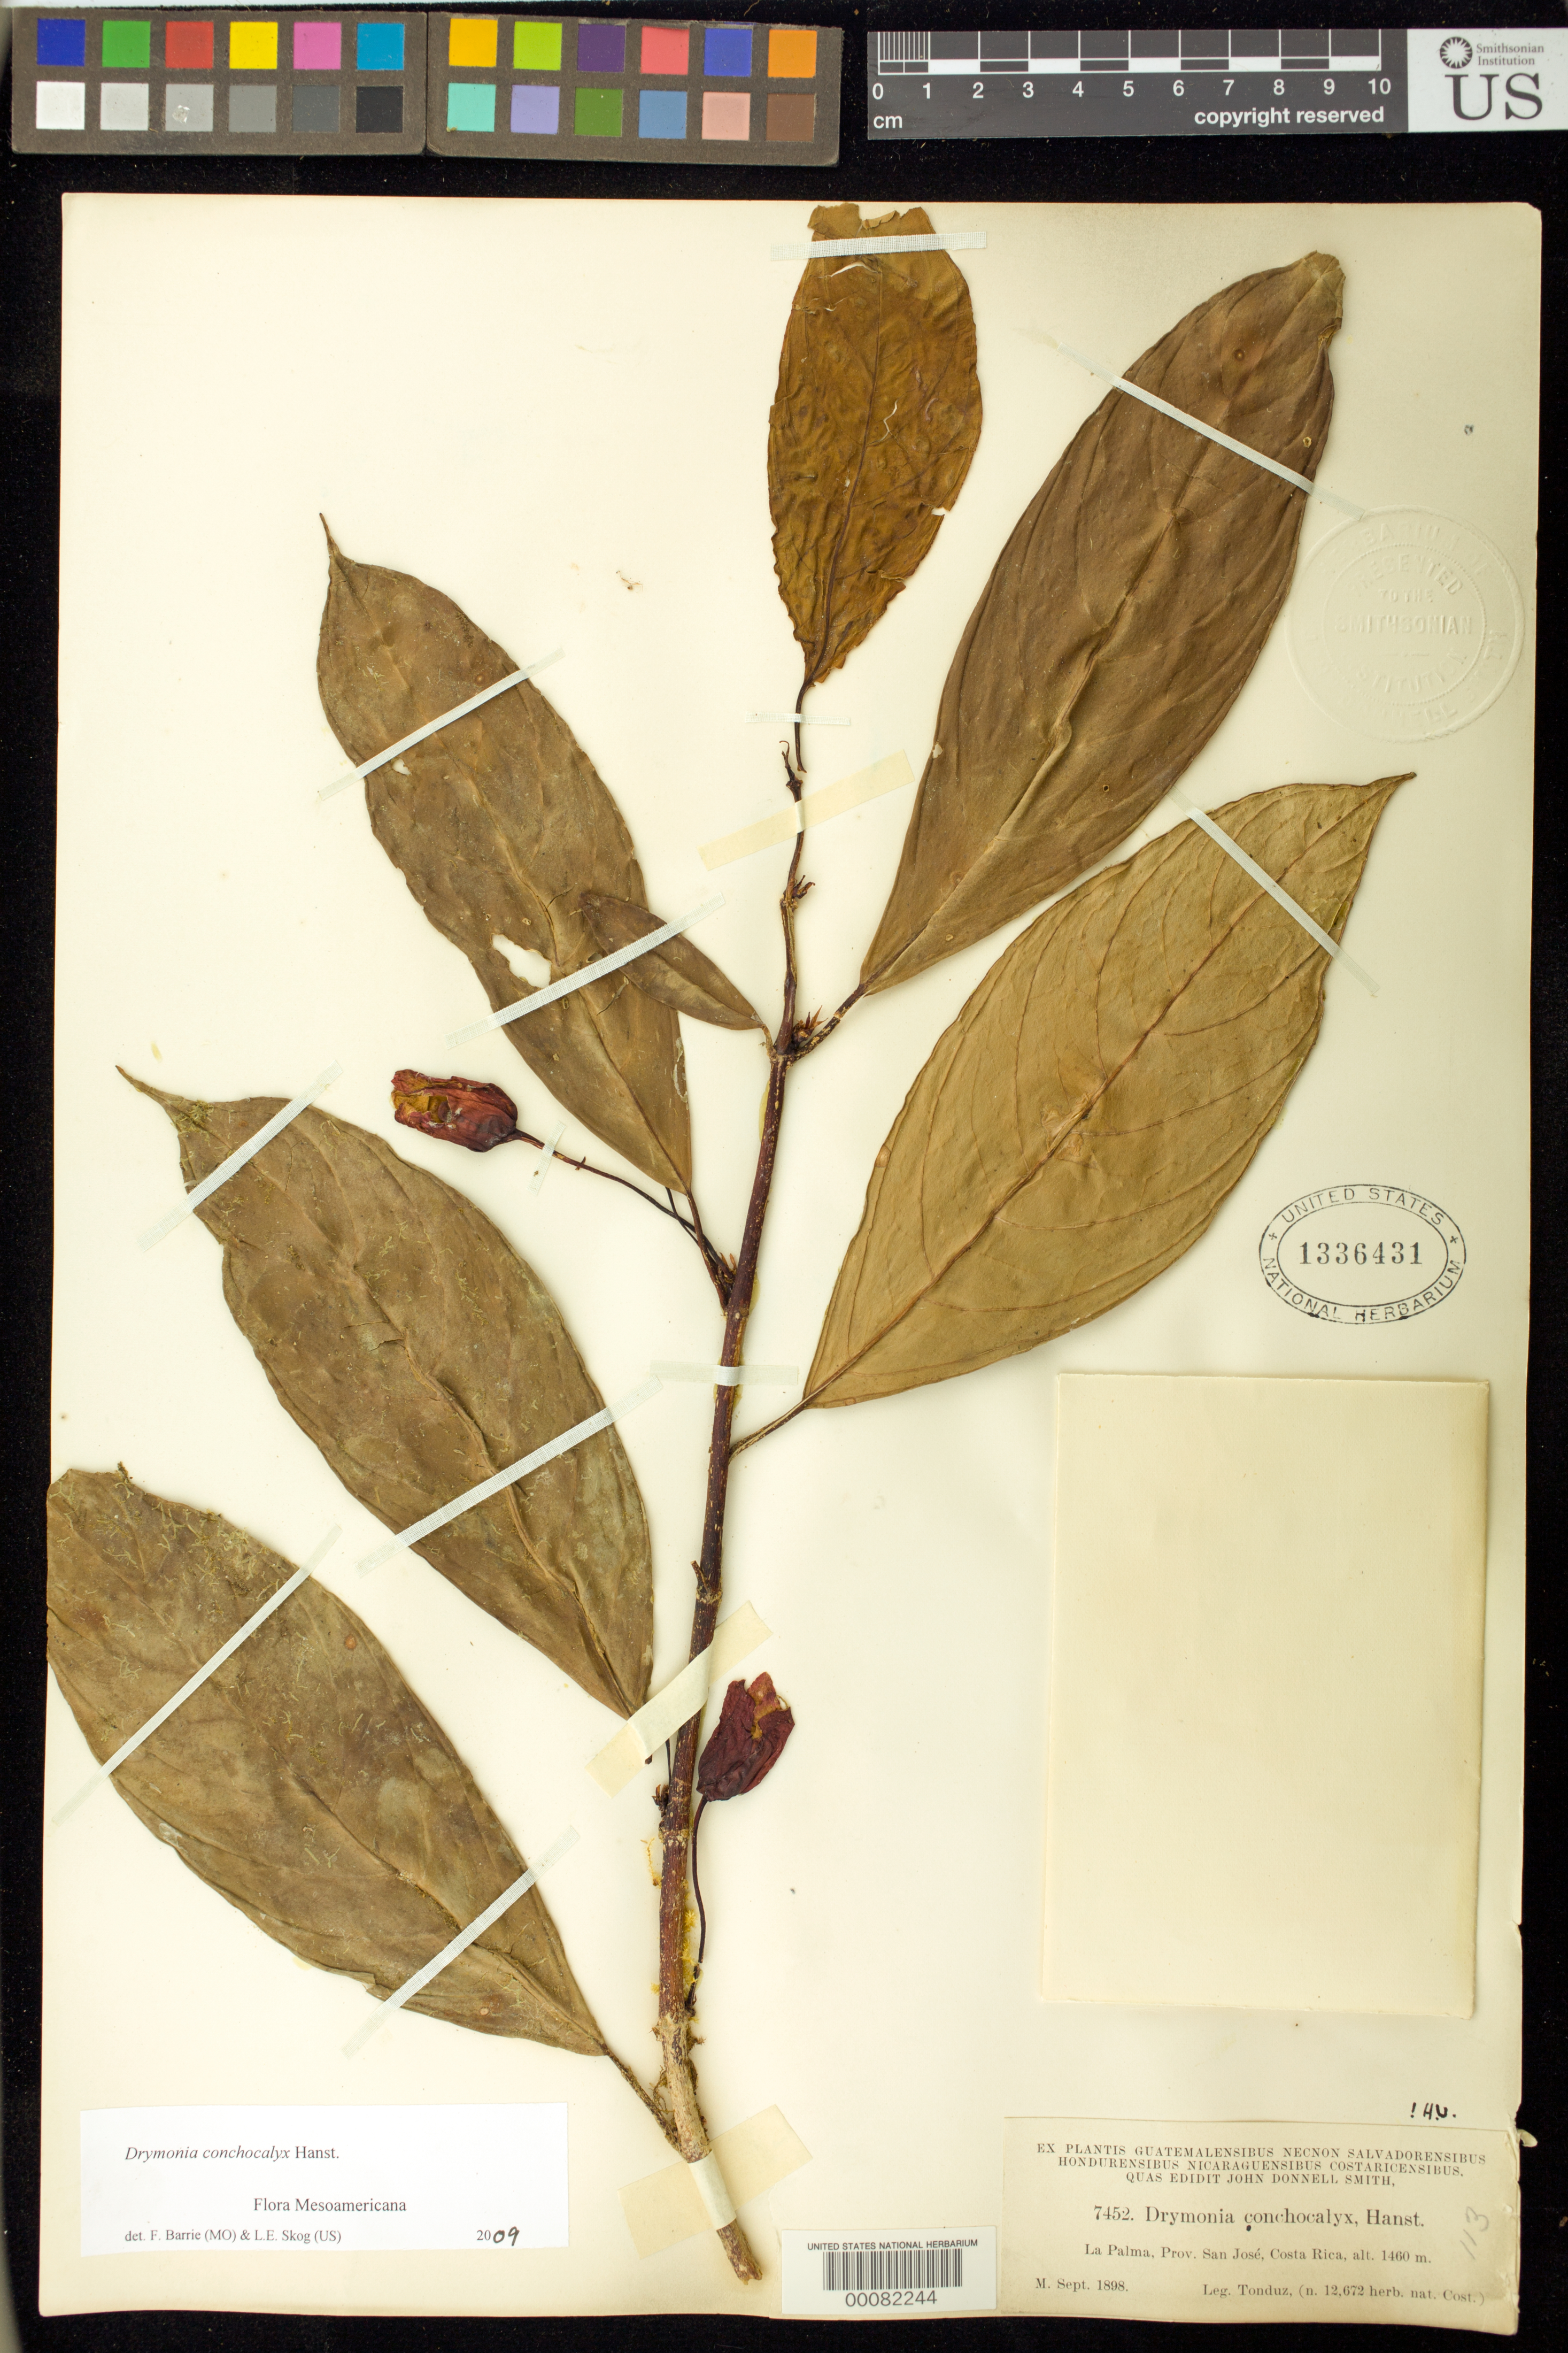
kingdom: Plantae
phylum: Tracheophyta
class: Magnoliopsida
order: Lamiales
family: Gesneriaceae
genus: Drymonia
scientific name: Drymonia conchocalyx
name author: Hanst.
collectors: A. Tonduz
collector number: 7452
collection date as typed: Sep 1898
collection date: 1898-09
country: Costa Rica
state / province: San José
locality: La Palma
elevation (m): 1460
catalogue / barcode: US 1336431